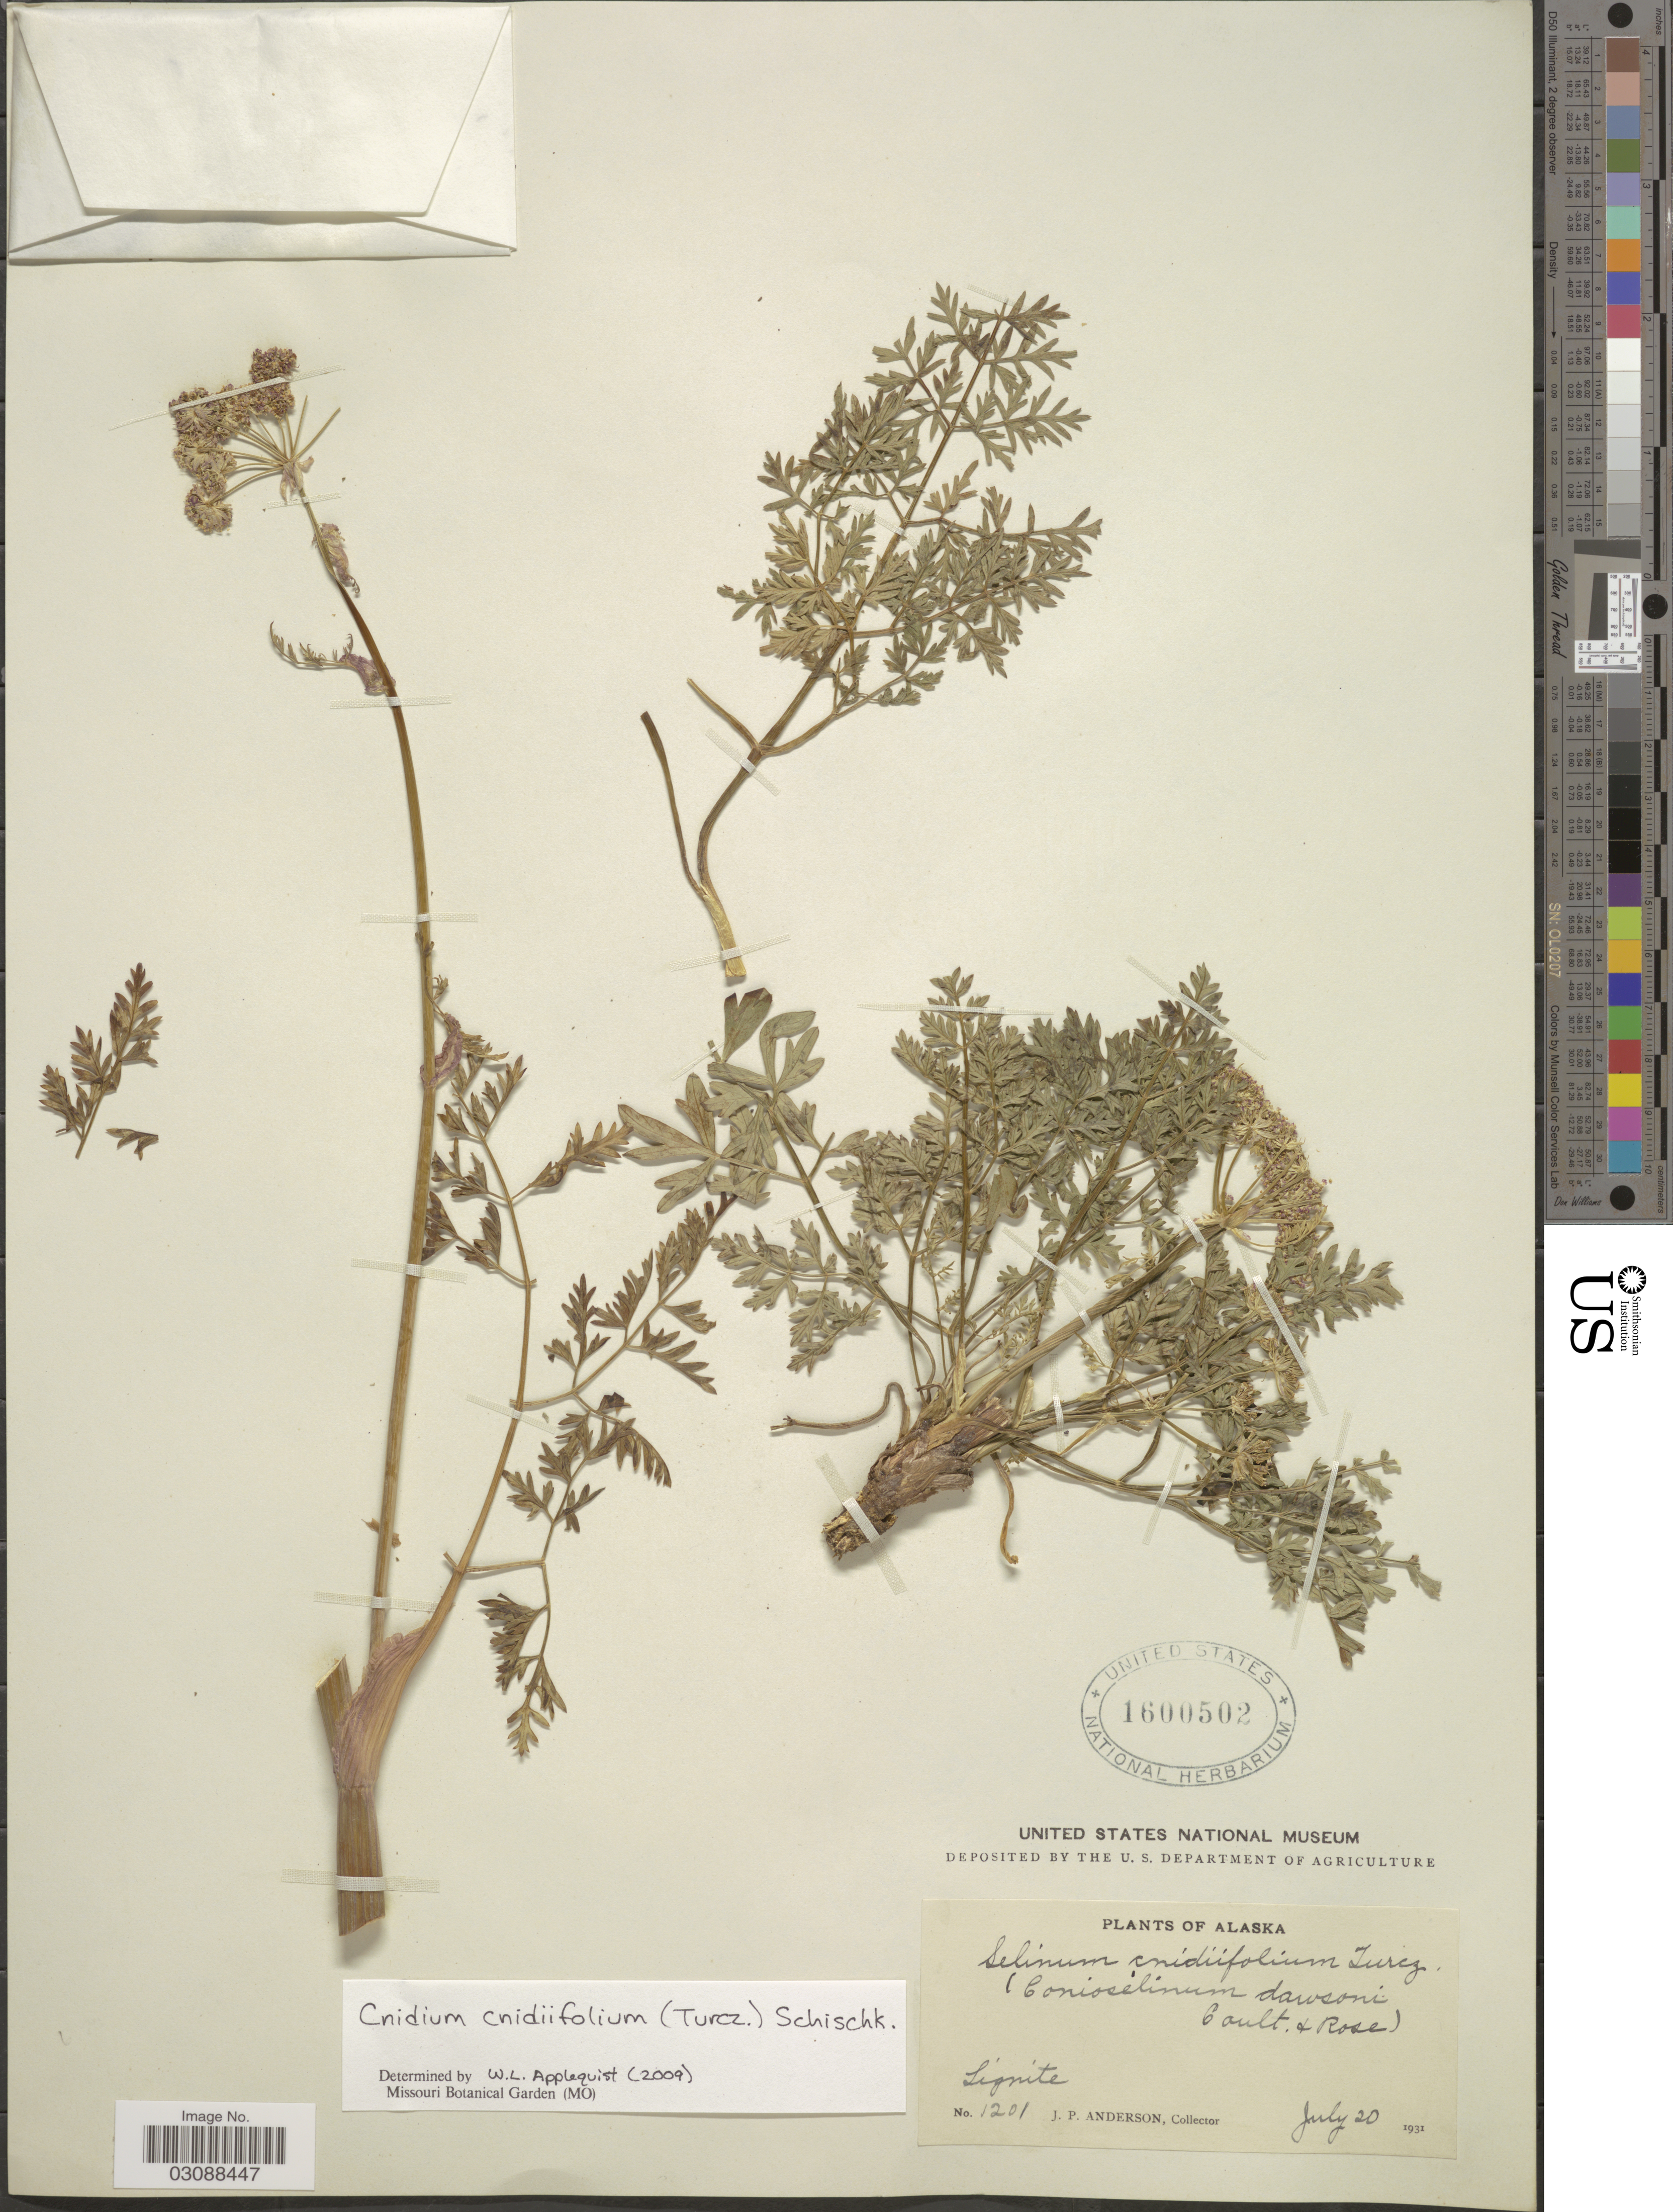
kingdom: Plantae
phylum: Tracheophyta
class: Magnoliopsida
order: Apiales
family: Apiaceae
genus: Cnidium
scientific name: Cnidium cnidiifolium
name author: (Turcz.) Schischk.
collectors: J. P. Anderson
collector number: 1201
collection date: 1931-07-20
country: United States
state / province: Alaska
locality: Lignite.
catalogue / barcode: US 1600502